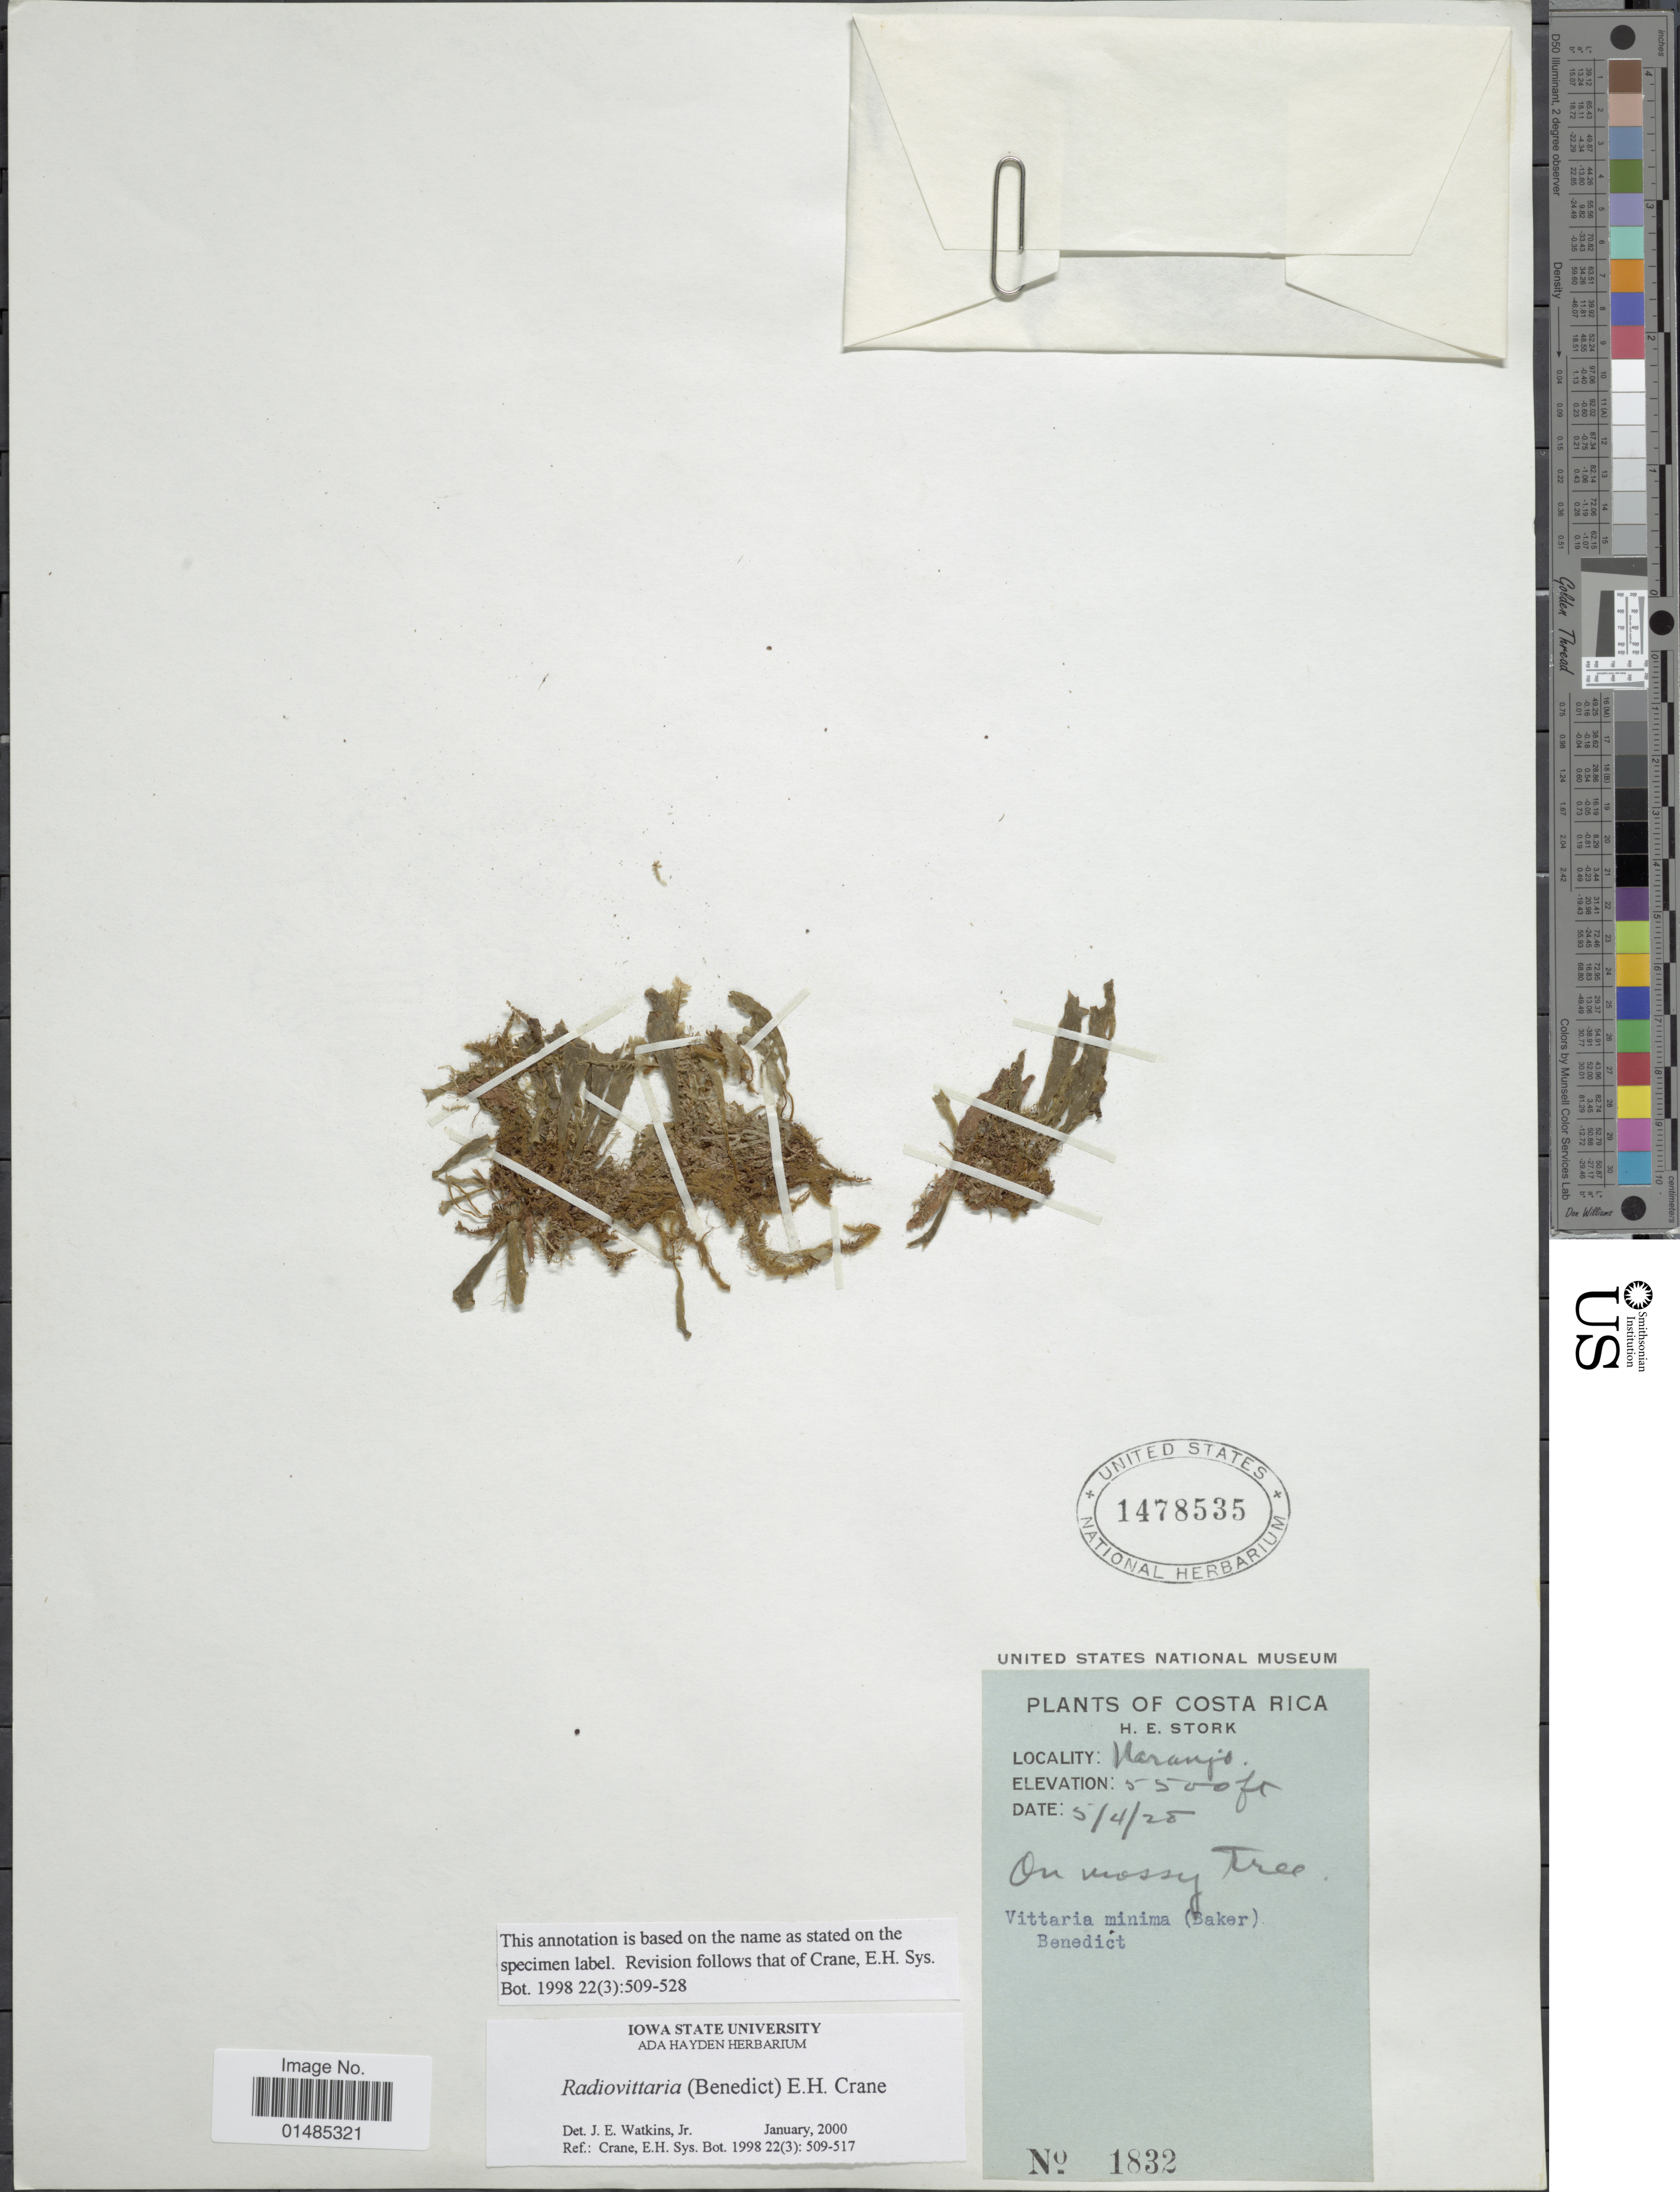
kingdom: Plantae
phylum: Tracheophyta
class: Polypodiopsida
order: Polypodiales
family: Pteridaceae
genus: Radiovittaria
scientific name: Radiovittaria minima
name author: (Baker) E.H. Crane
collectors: H. E. Stork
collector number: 1832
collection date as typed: Transcribed d/m/y: 5/4/28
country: Costa Rica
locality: Naranjo.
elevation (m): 1676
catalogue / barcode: US 1478535